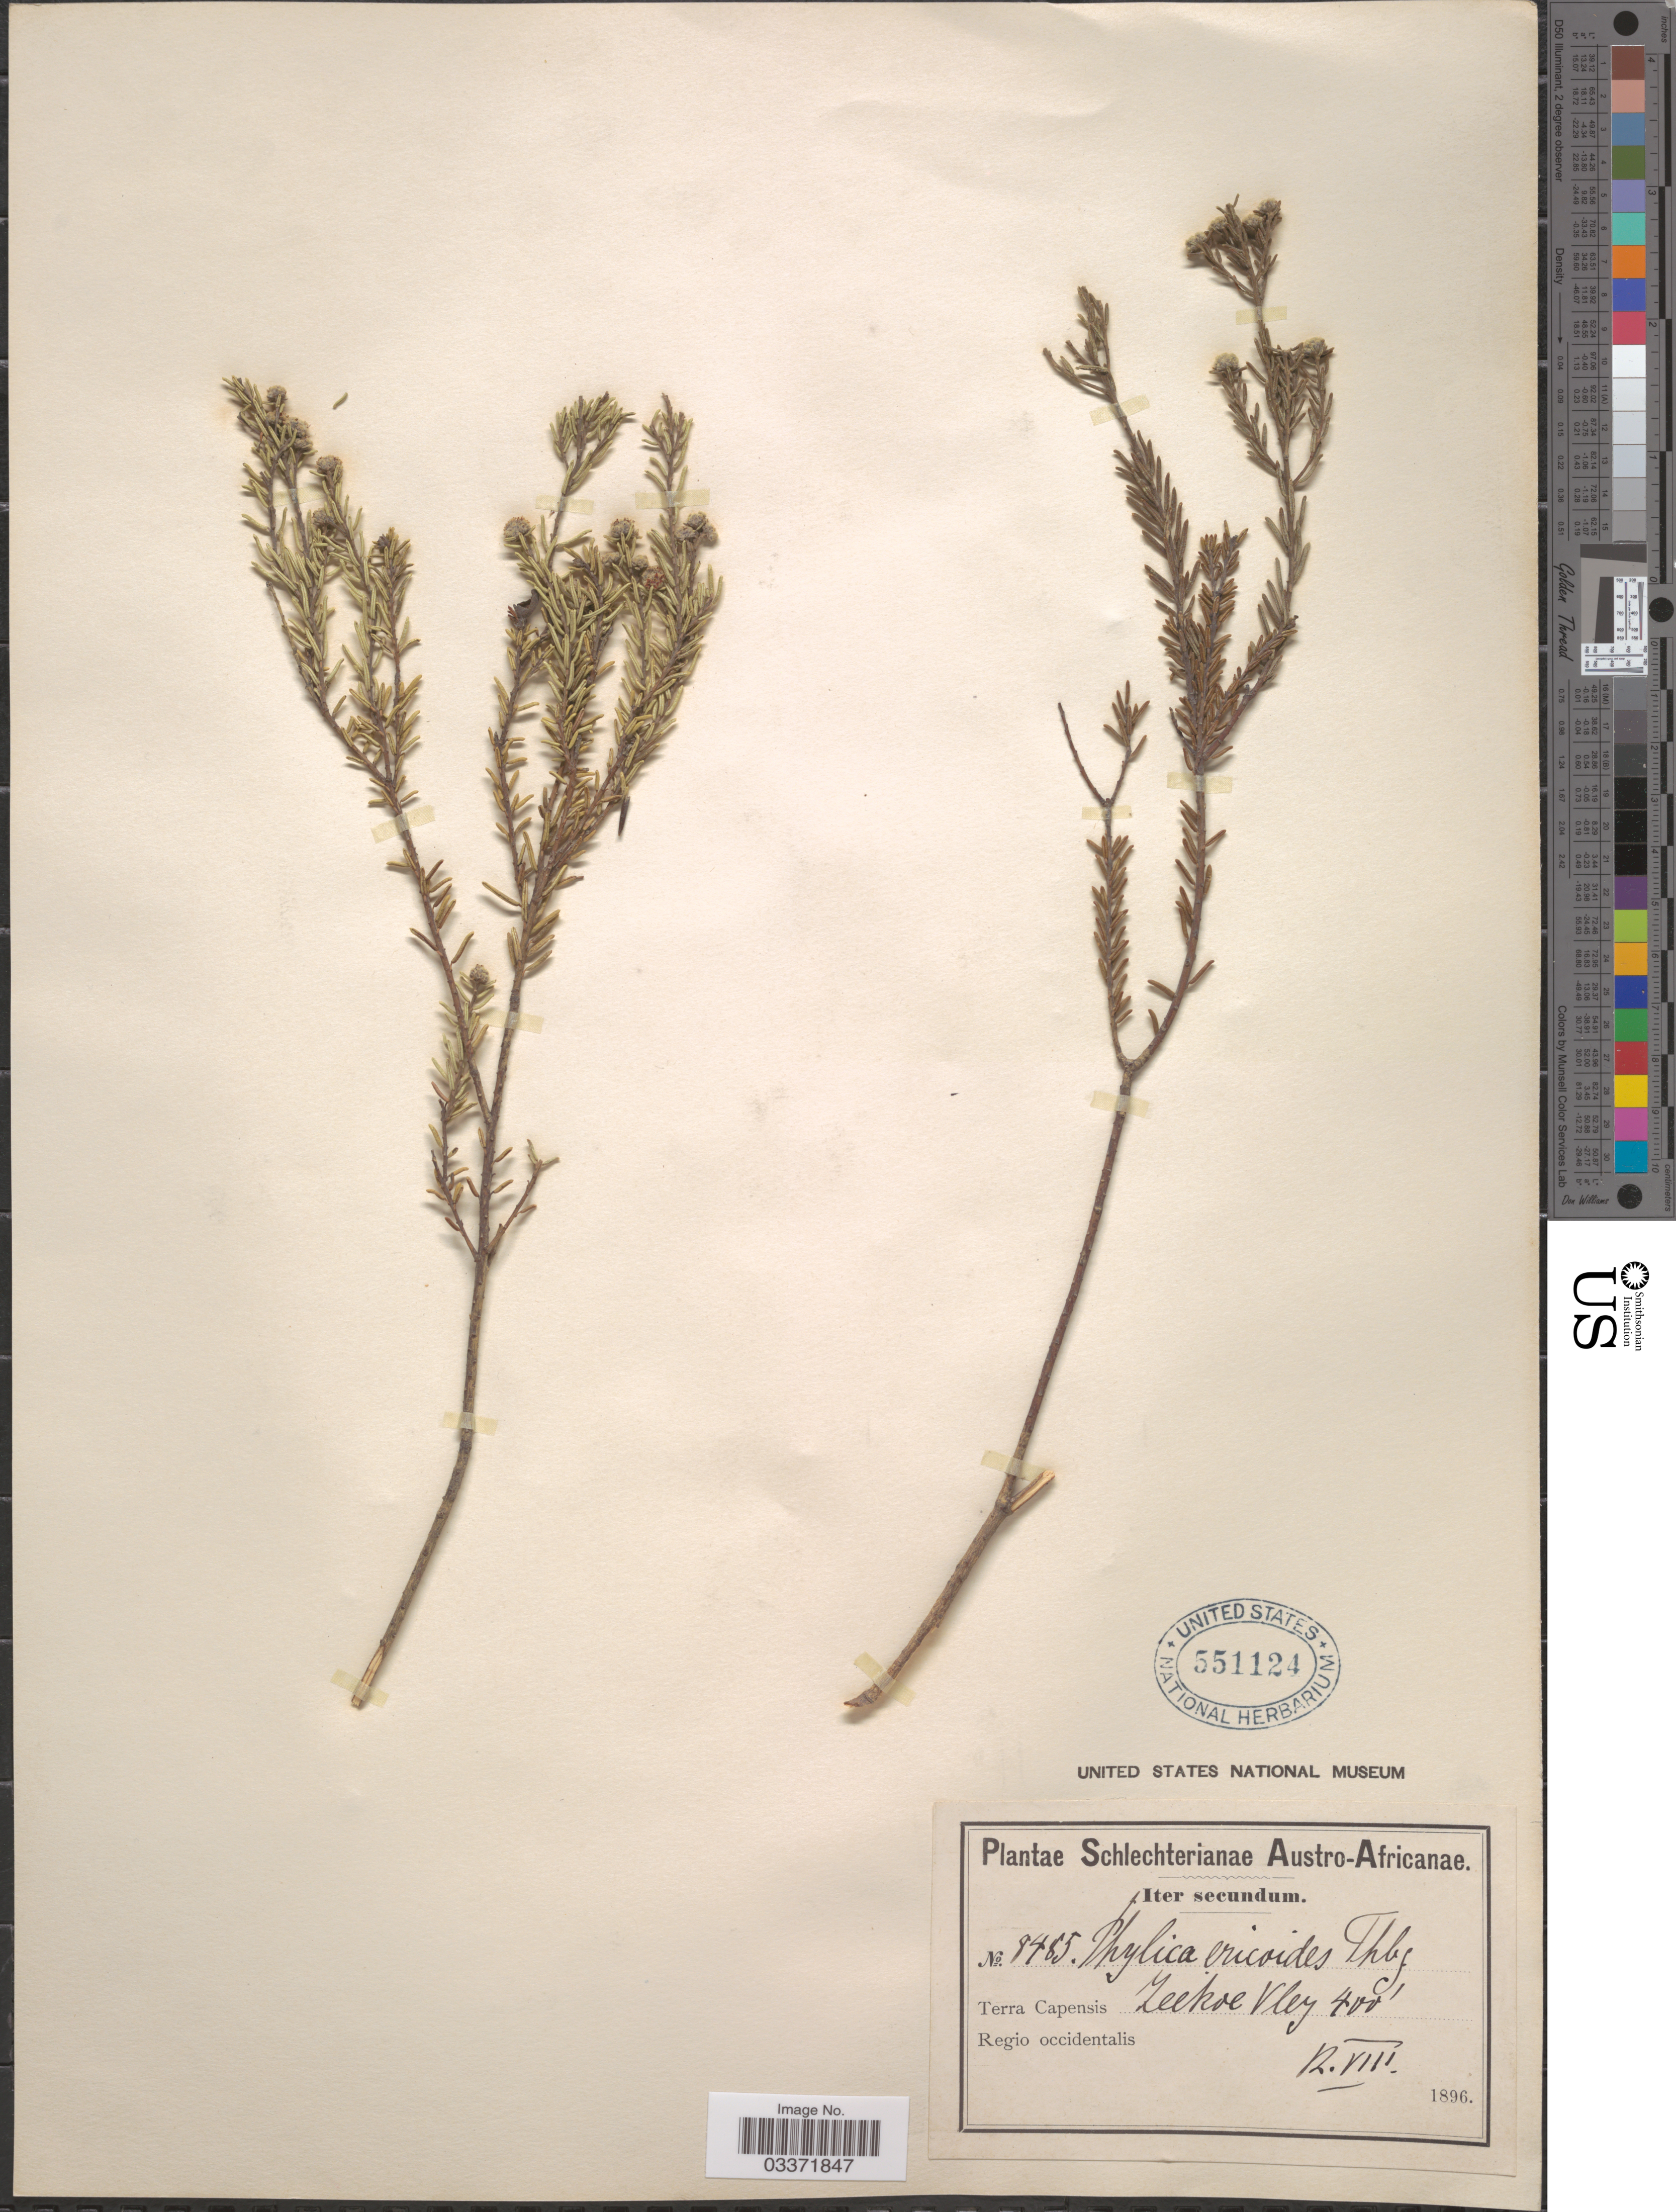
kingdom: Plantae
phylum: Tracheophyta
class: Magnoliopsida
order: Rosales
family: Rhamnaceae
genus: Phylica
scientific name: Phylica ericoides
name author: L.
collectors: Schlechter, --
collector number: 8485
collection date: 1896-08-12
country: South Africa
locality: Austro-Africanae, Terra Capensis, Zeekoe Vley, Regio occidentalis.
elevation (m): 122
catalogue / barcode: US 551124